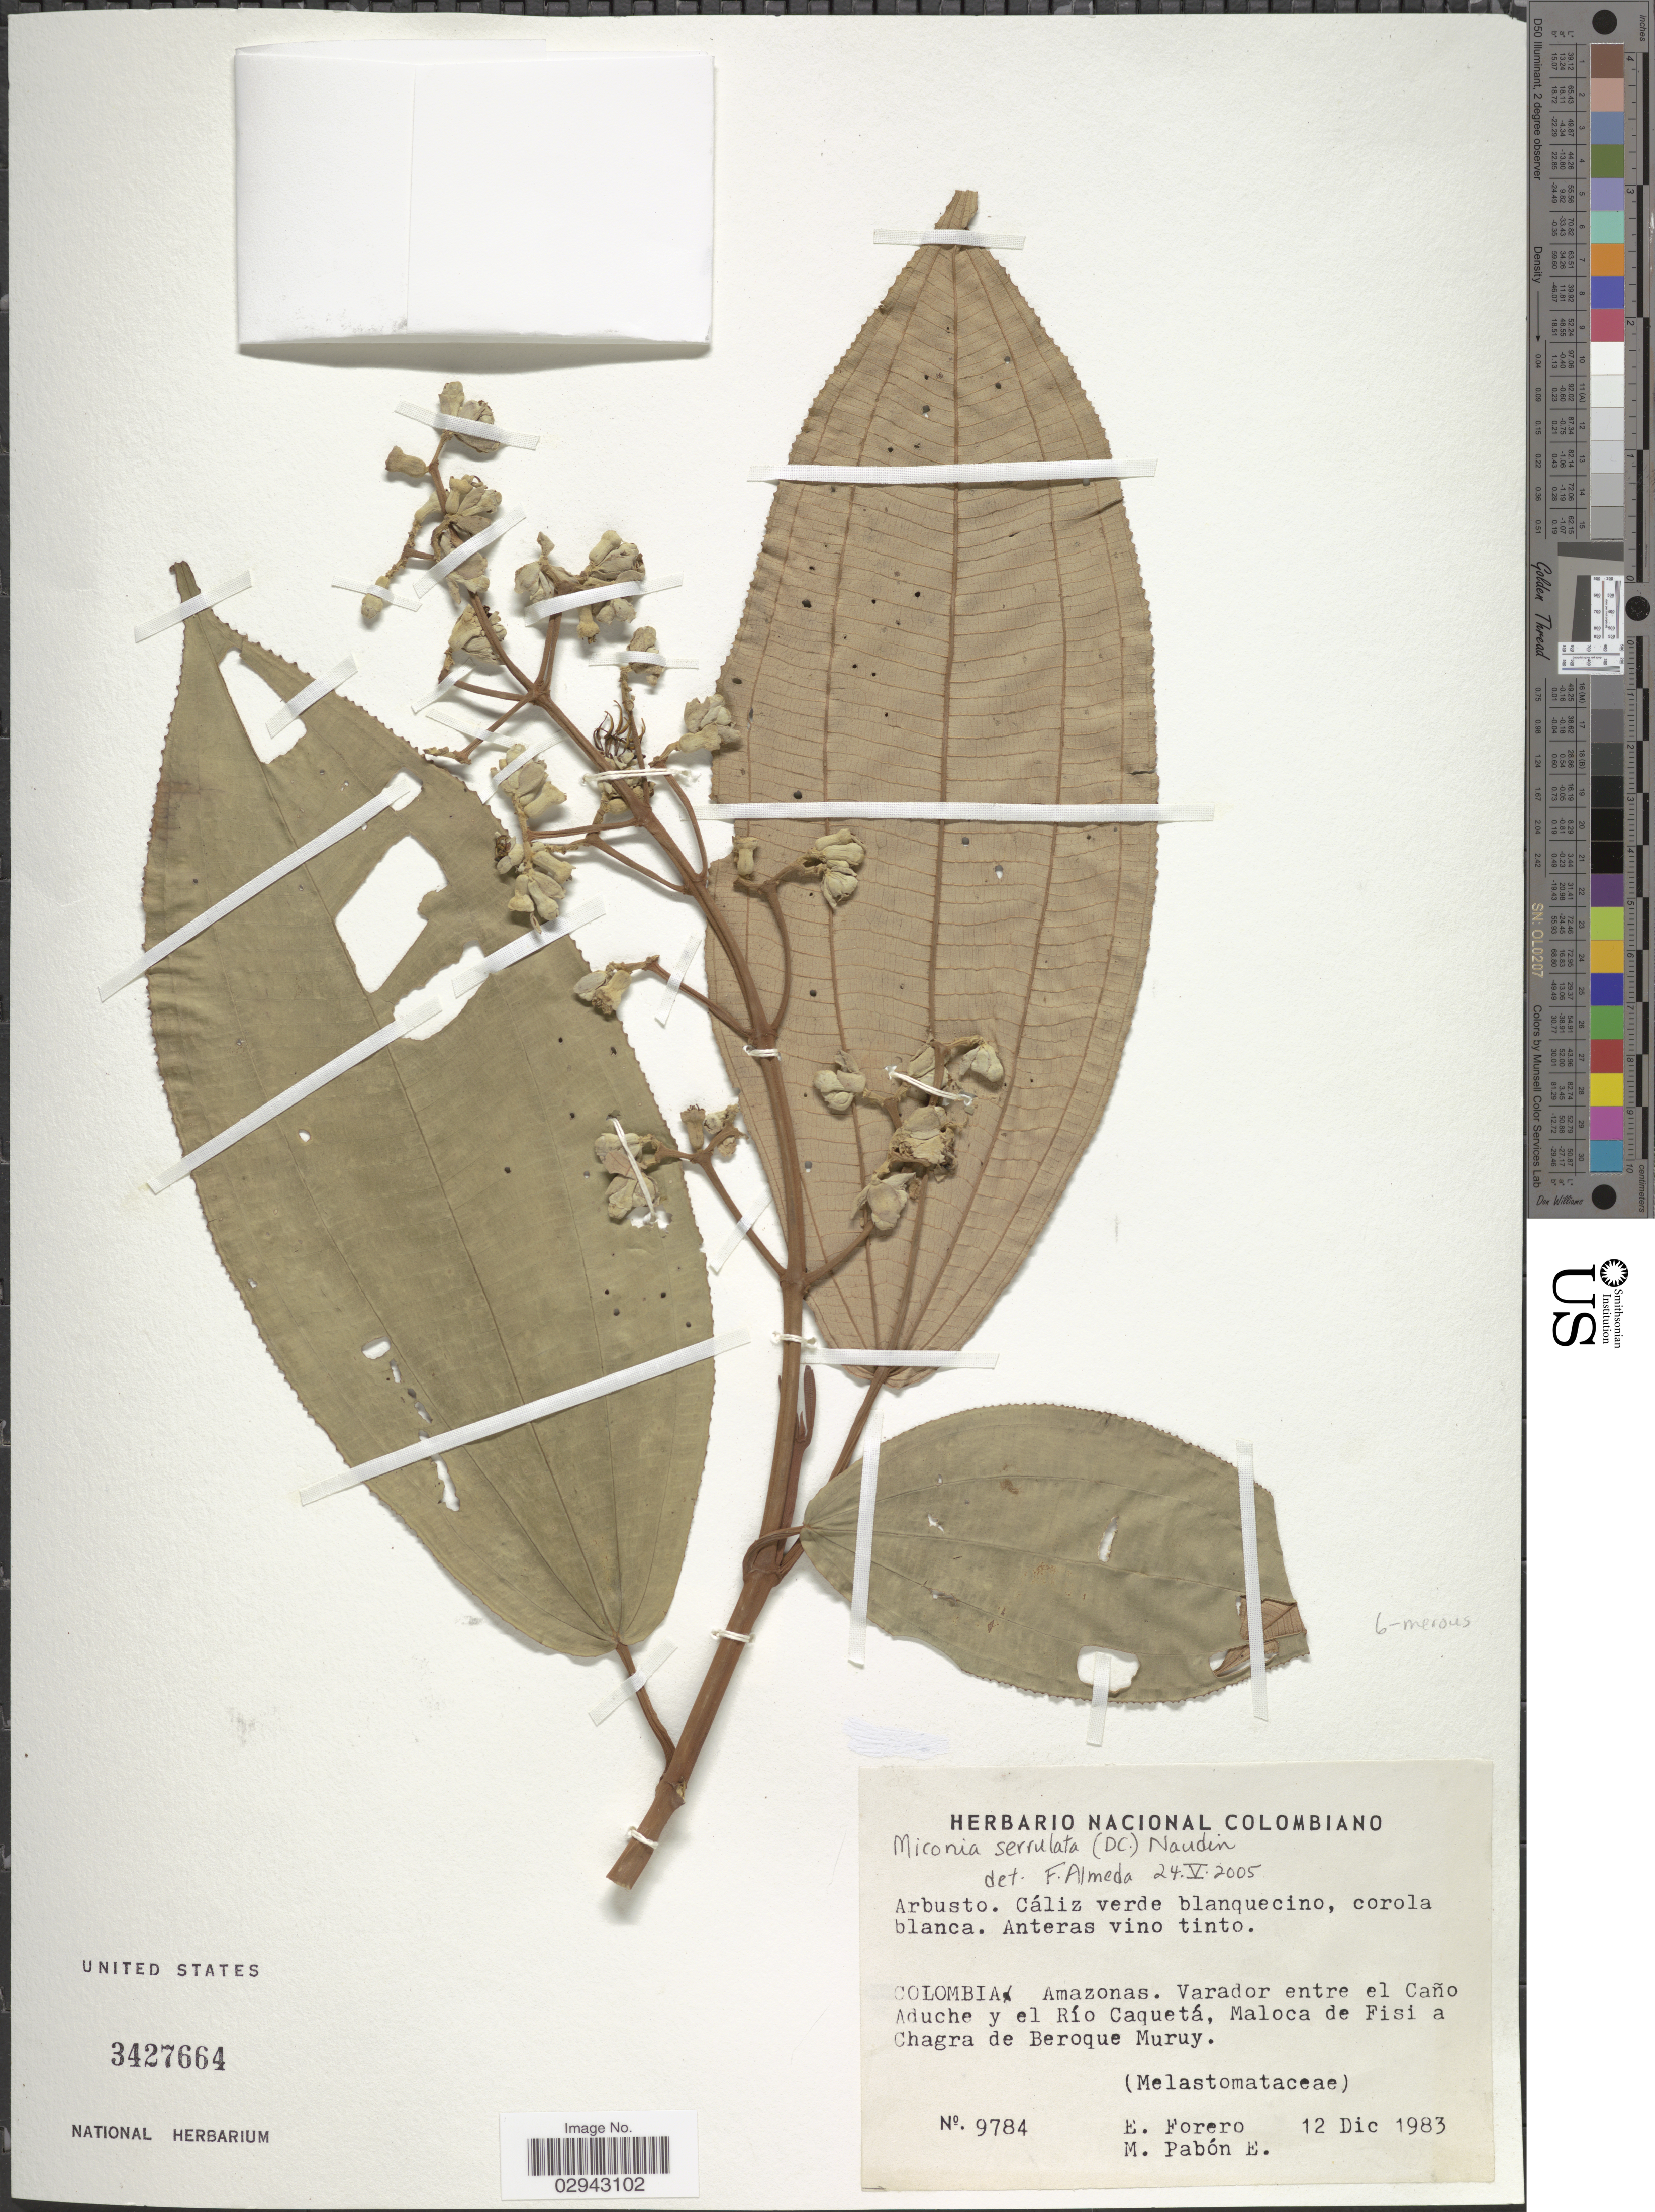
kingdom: Plantae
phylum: Tracheophyta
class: Magnoliopsida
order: Myrtales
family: Melastomataceae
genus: Miconia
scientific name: Miconia serrulata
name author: (DC.) Naudin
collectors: E. Forero & M. A. Pabon E.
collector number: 9784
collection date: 1983-12-12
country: Colombia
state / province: Amazônas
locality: Varador entre el Caño Aduche y el Río Caquetá, Maloca de Fisi a Chagra de Beroque Muruy.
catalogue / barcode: US 3427664